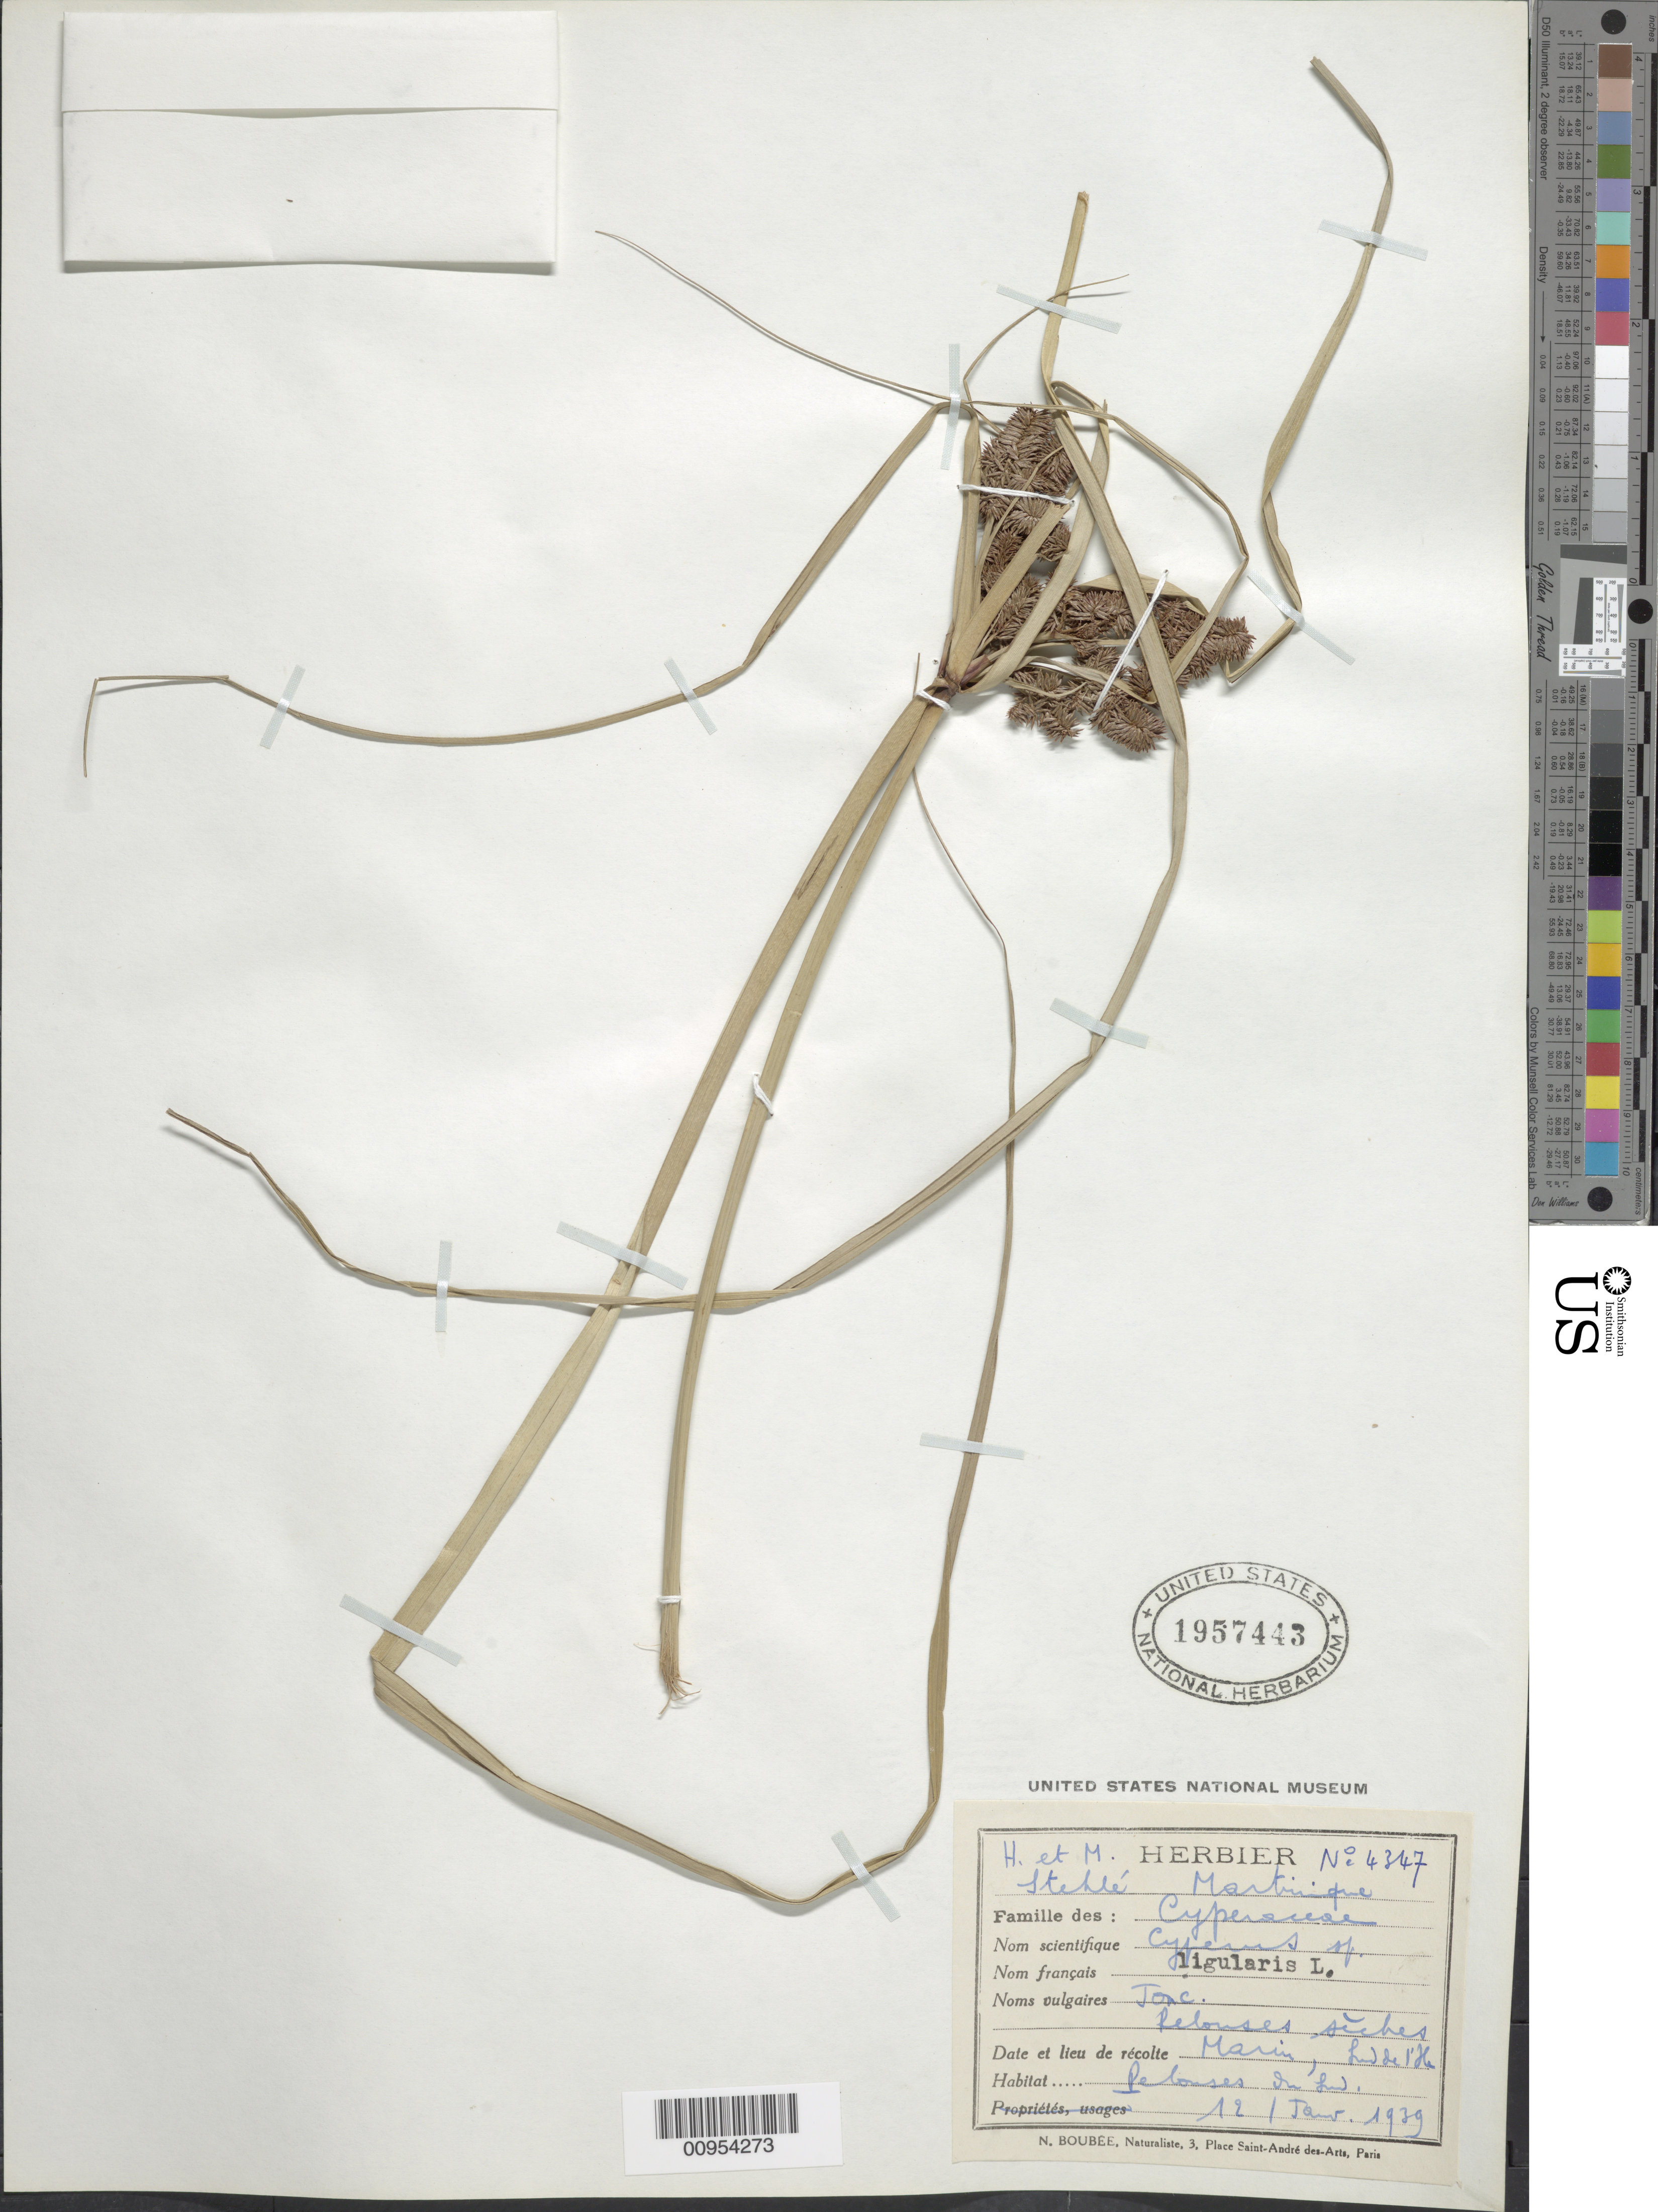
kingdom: Plantae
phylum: Tracheophyta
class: Liliopsida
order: Poales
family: Cyperaceae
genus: Cyperus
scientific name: Cyperus ligularis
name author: L.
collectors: H. Stehlé & M. Stehlé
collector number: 4347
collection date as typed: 12 Jan 1939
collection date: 1939-01-12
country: Martinique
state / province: Le Marin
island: Martinique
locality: Marin, sud de l'Ile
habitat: Pelouses séches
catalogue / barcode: US 1957443